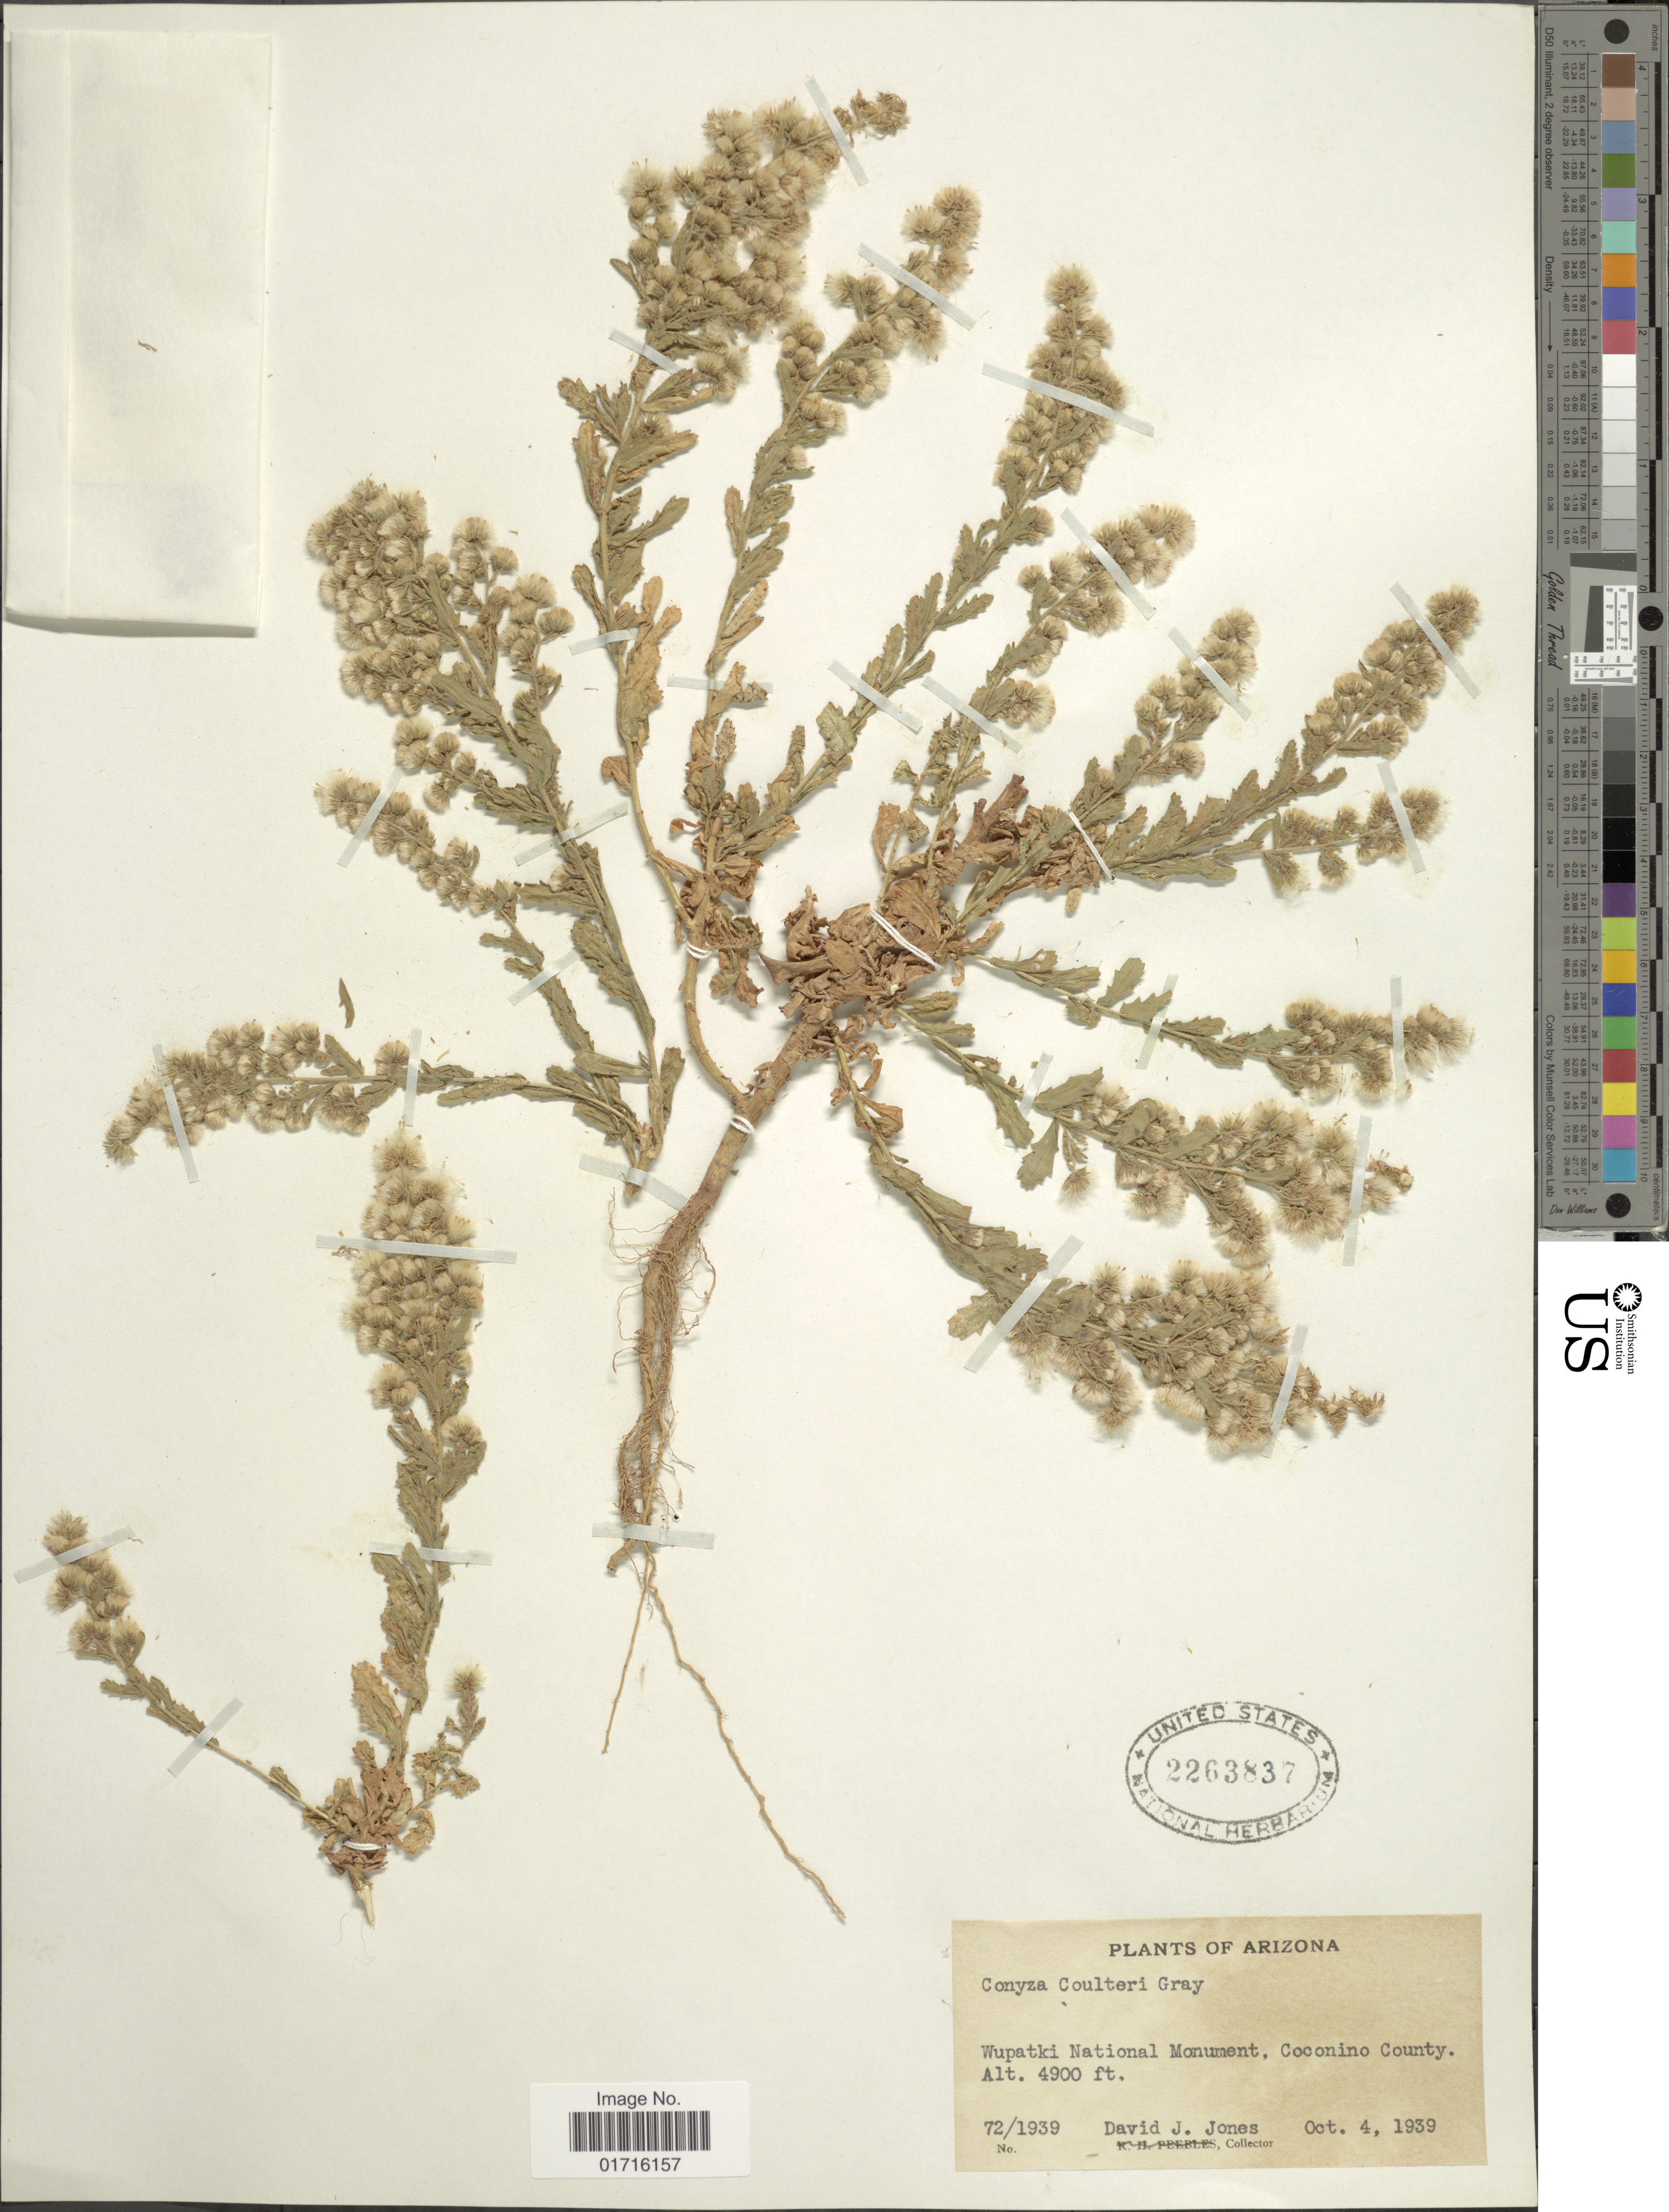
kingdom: Plantae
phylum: Tracheophyta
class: Magnoliopsida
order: Asterales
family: Asteraceae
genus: Conyza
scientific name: Conyza coulteri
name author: A. Gray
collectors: D. L. Jones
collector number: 72/1939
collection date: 1939-10-04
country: United States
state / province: Arizona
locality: Wupatki National Monument, Coconino County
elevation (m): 1494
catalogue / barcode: US 2263837